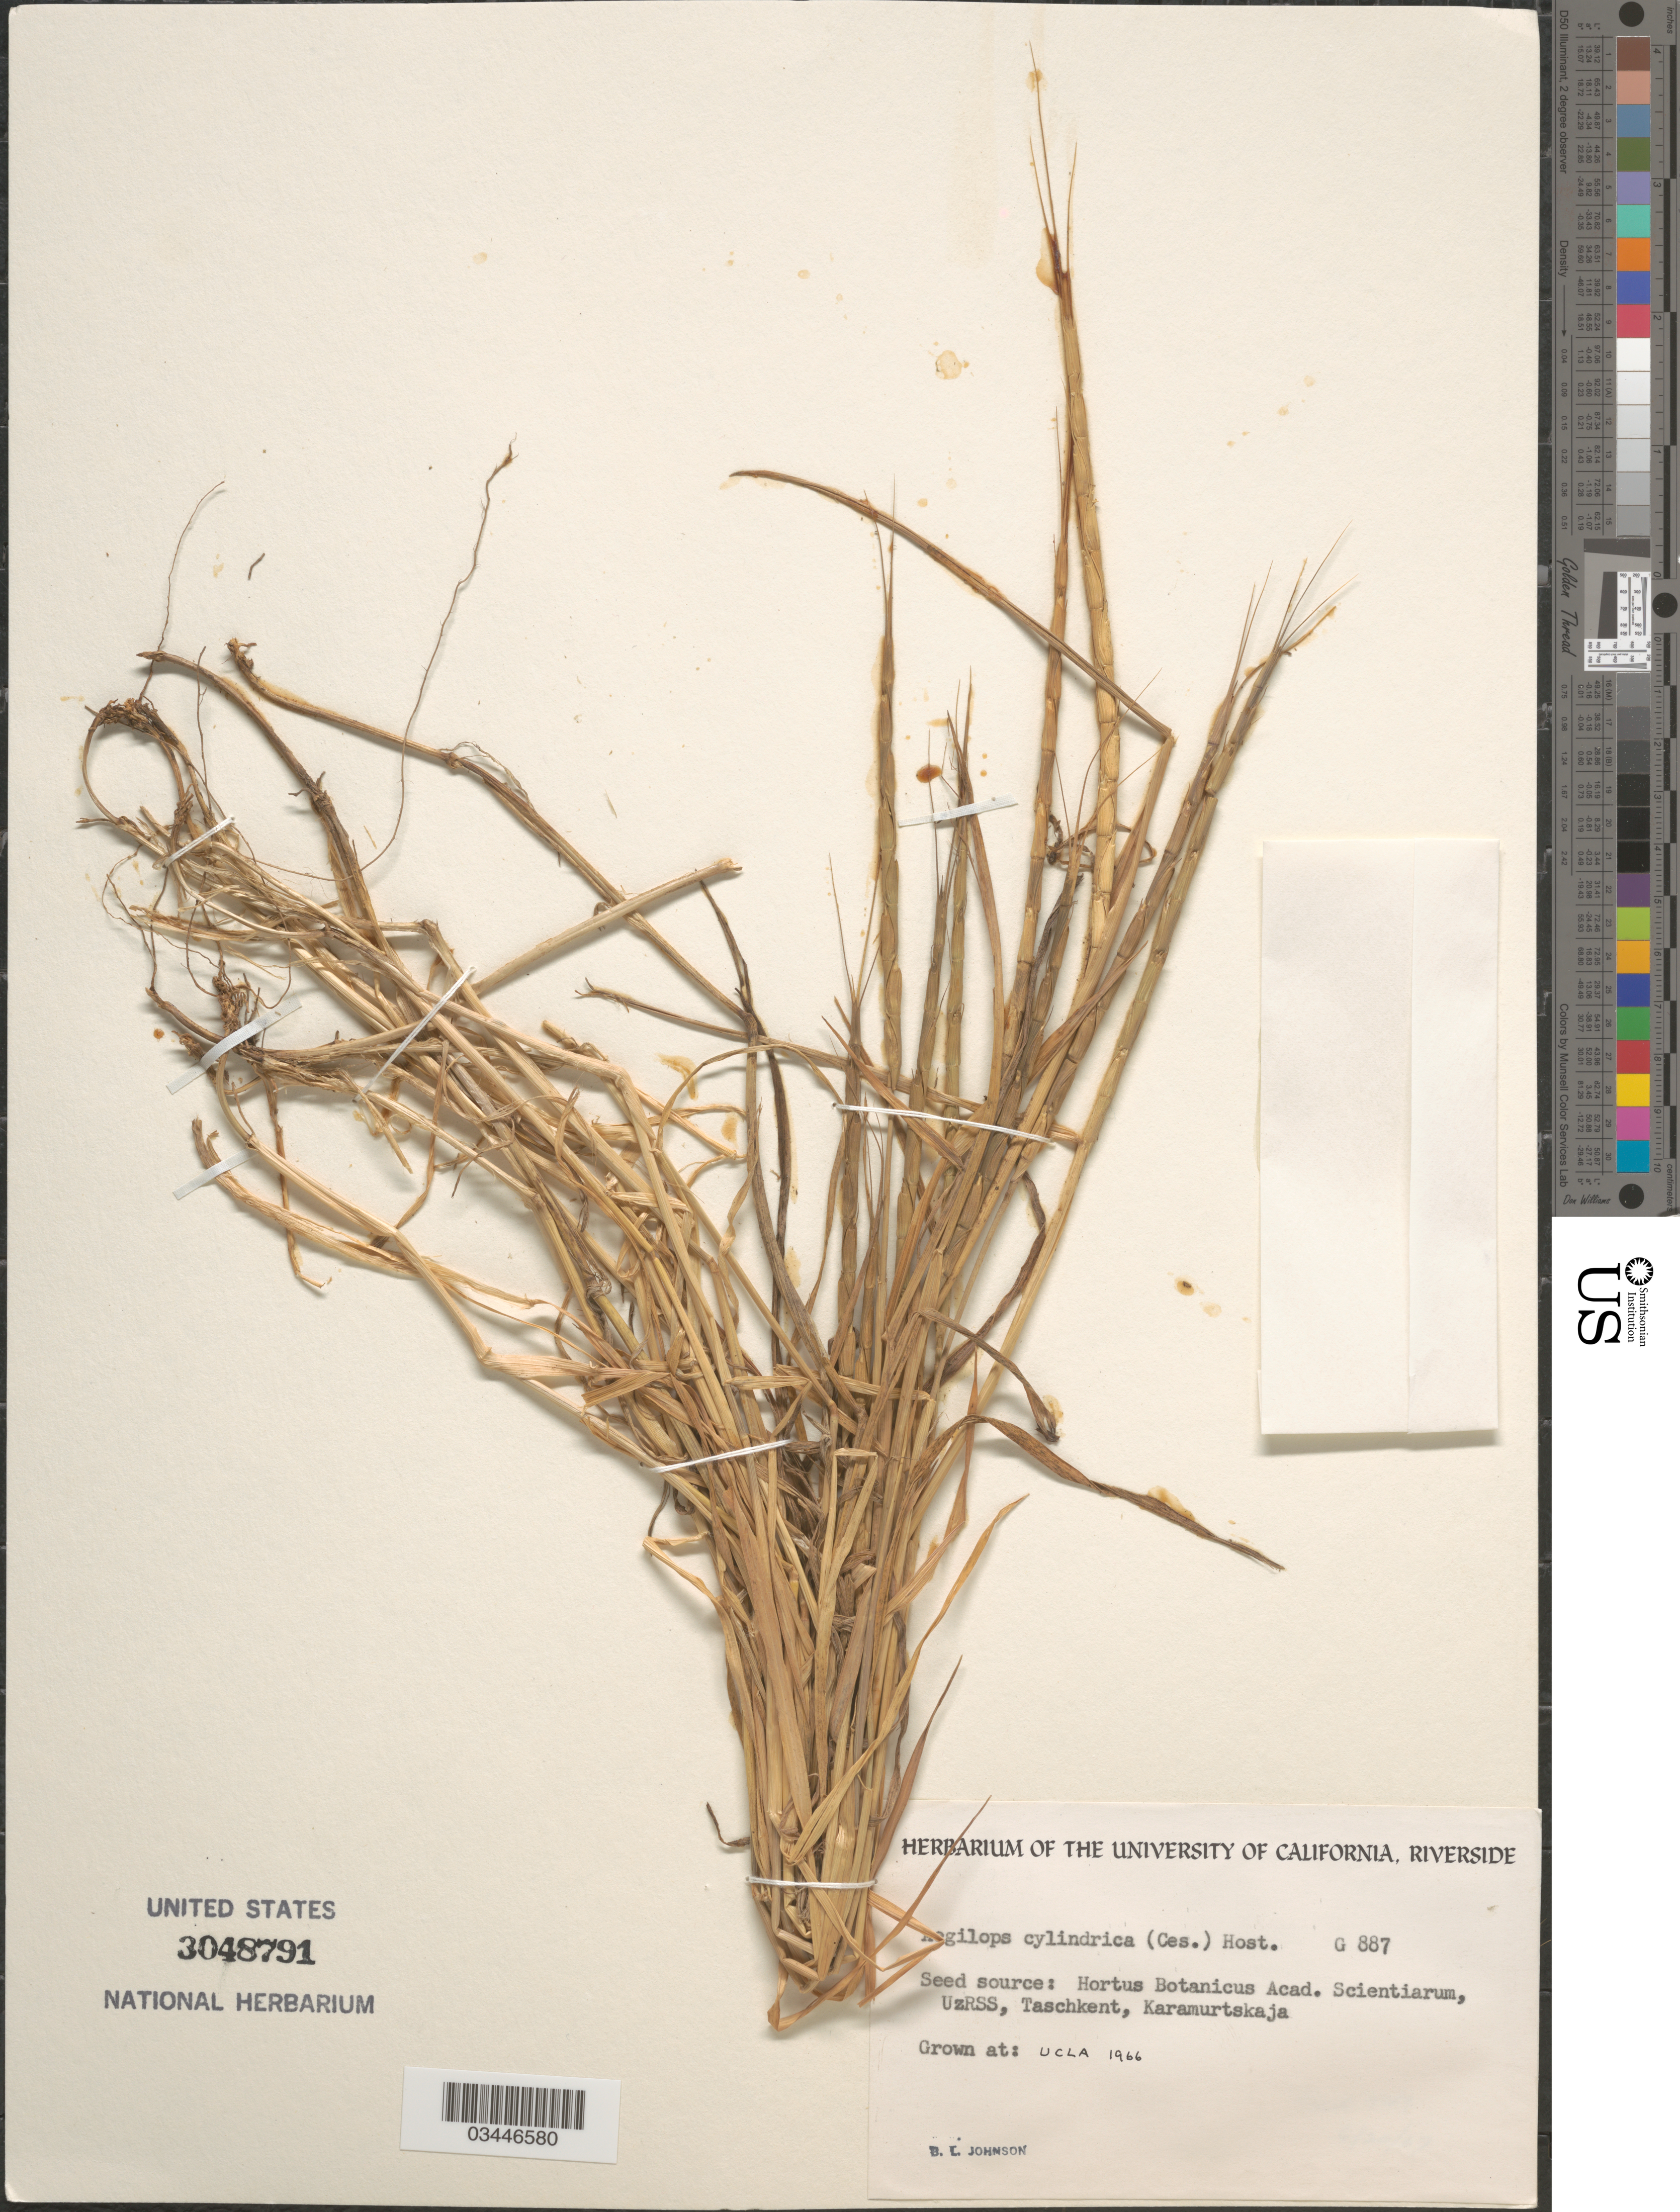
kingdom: Plantae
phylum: Tracheophyta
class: Liliopsida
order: Poales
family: Poaceae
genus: Aegilops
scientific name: Aegilops cylindrica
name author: Host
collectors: B. Johnson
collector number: G887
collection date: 1966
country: United States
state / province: California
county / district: Los Angeles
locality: UCLA.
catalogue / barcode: US 3048791